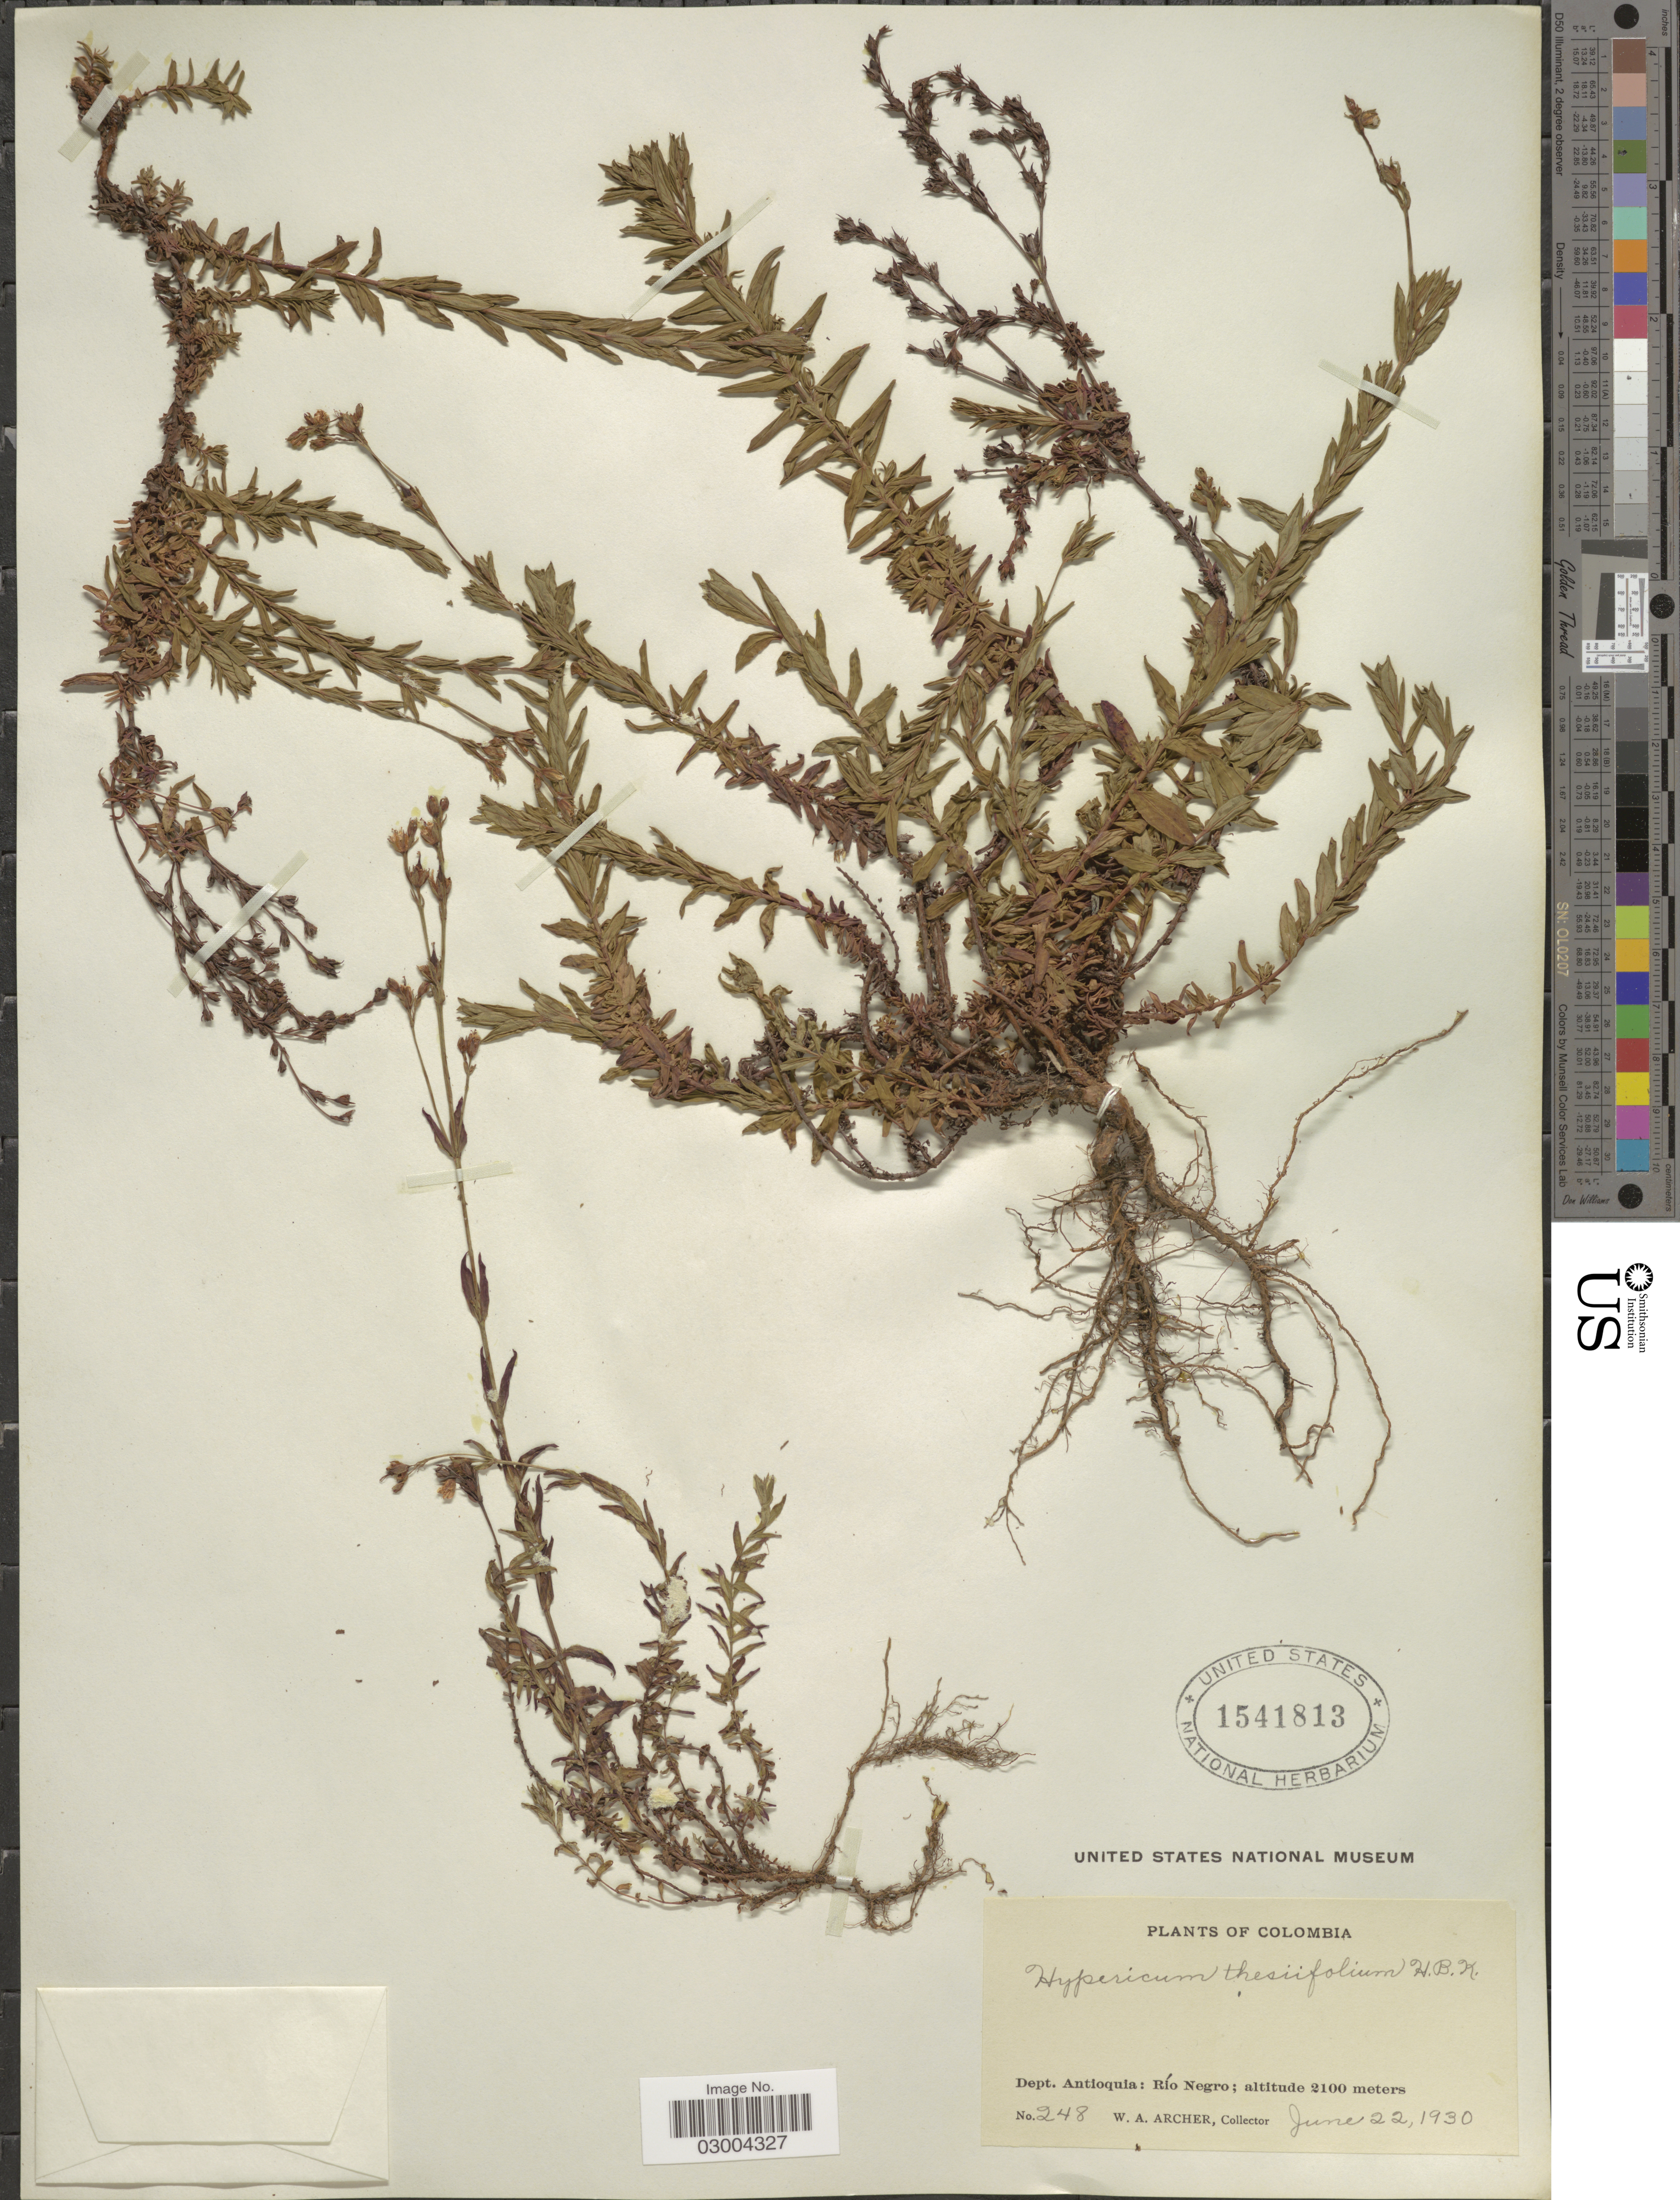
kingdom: Plantae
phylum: Tracheophyta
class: Magnoliopsida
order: Malpighiales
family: Hypericaceae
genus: Hypericum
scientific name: Hypericum thesiifolium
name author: Kunth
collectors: W. Archer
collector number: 248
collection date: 1930-06-22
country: Colombia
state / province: Antioquia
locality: Dept. Antioquia: Río Negro.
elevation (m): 2100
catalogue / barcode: US 1541813